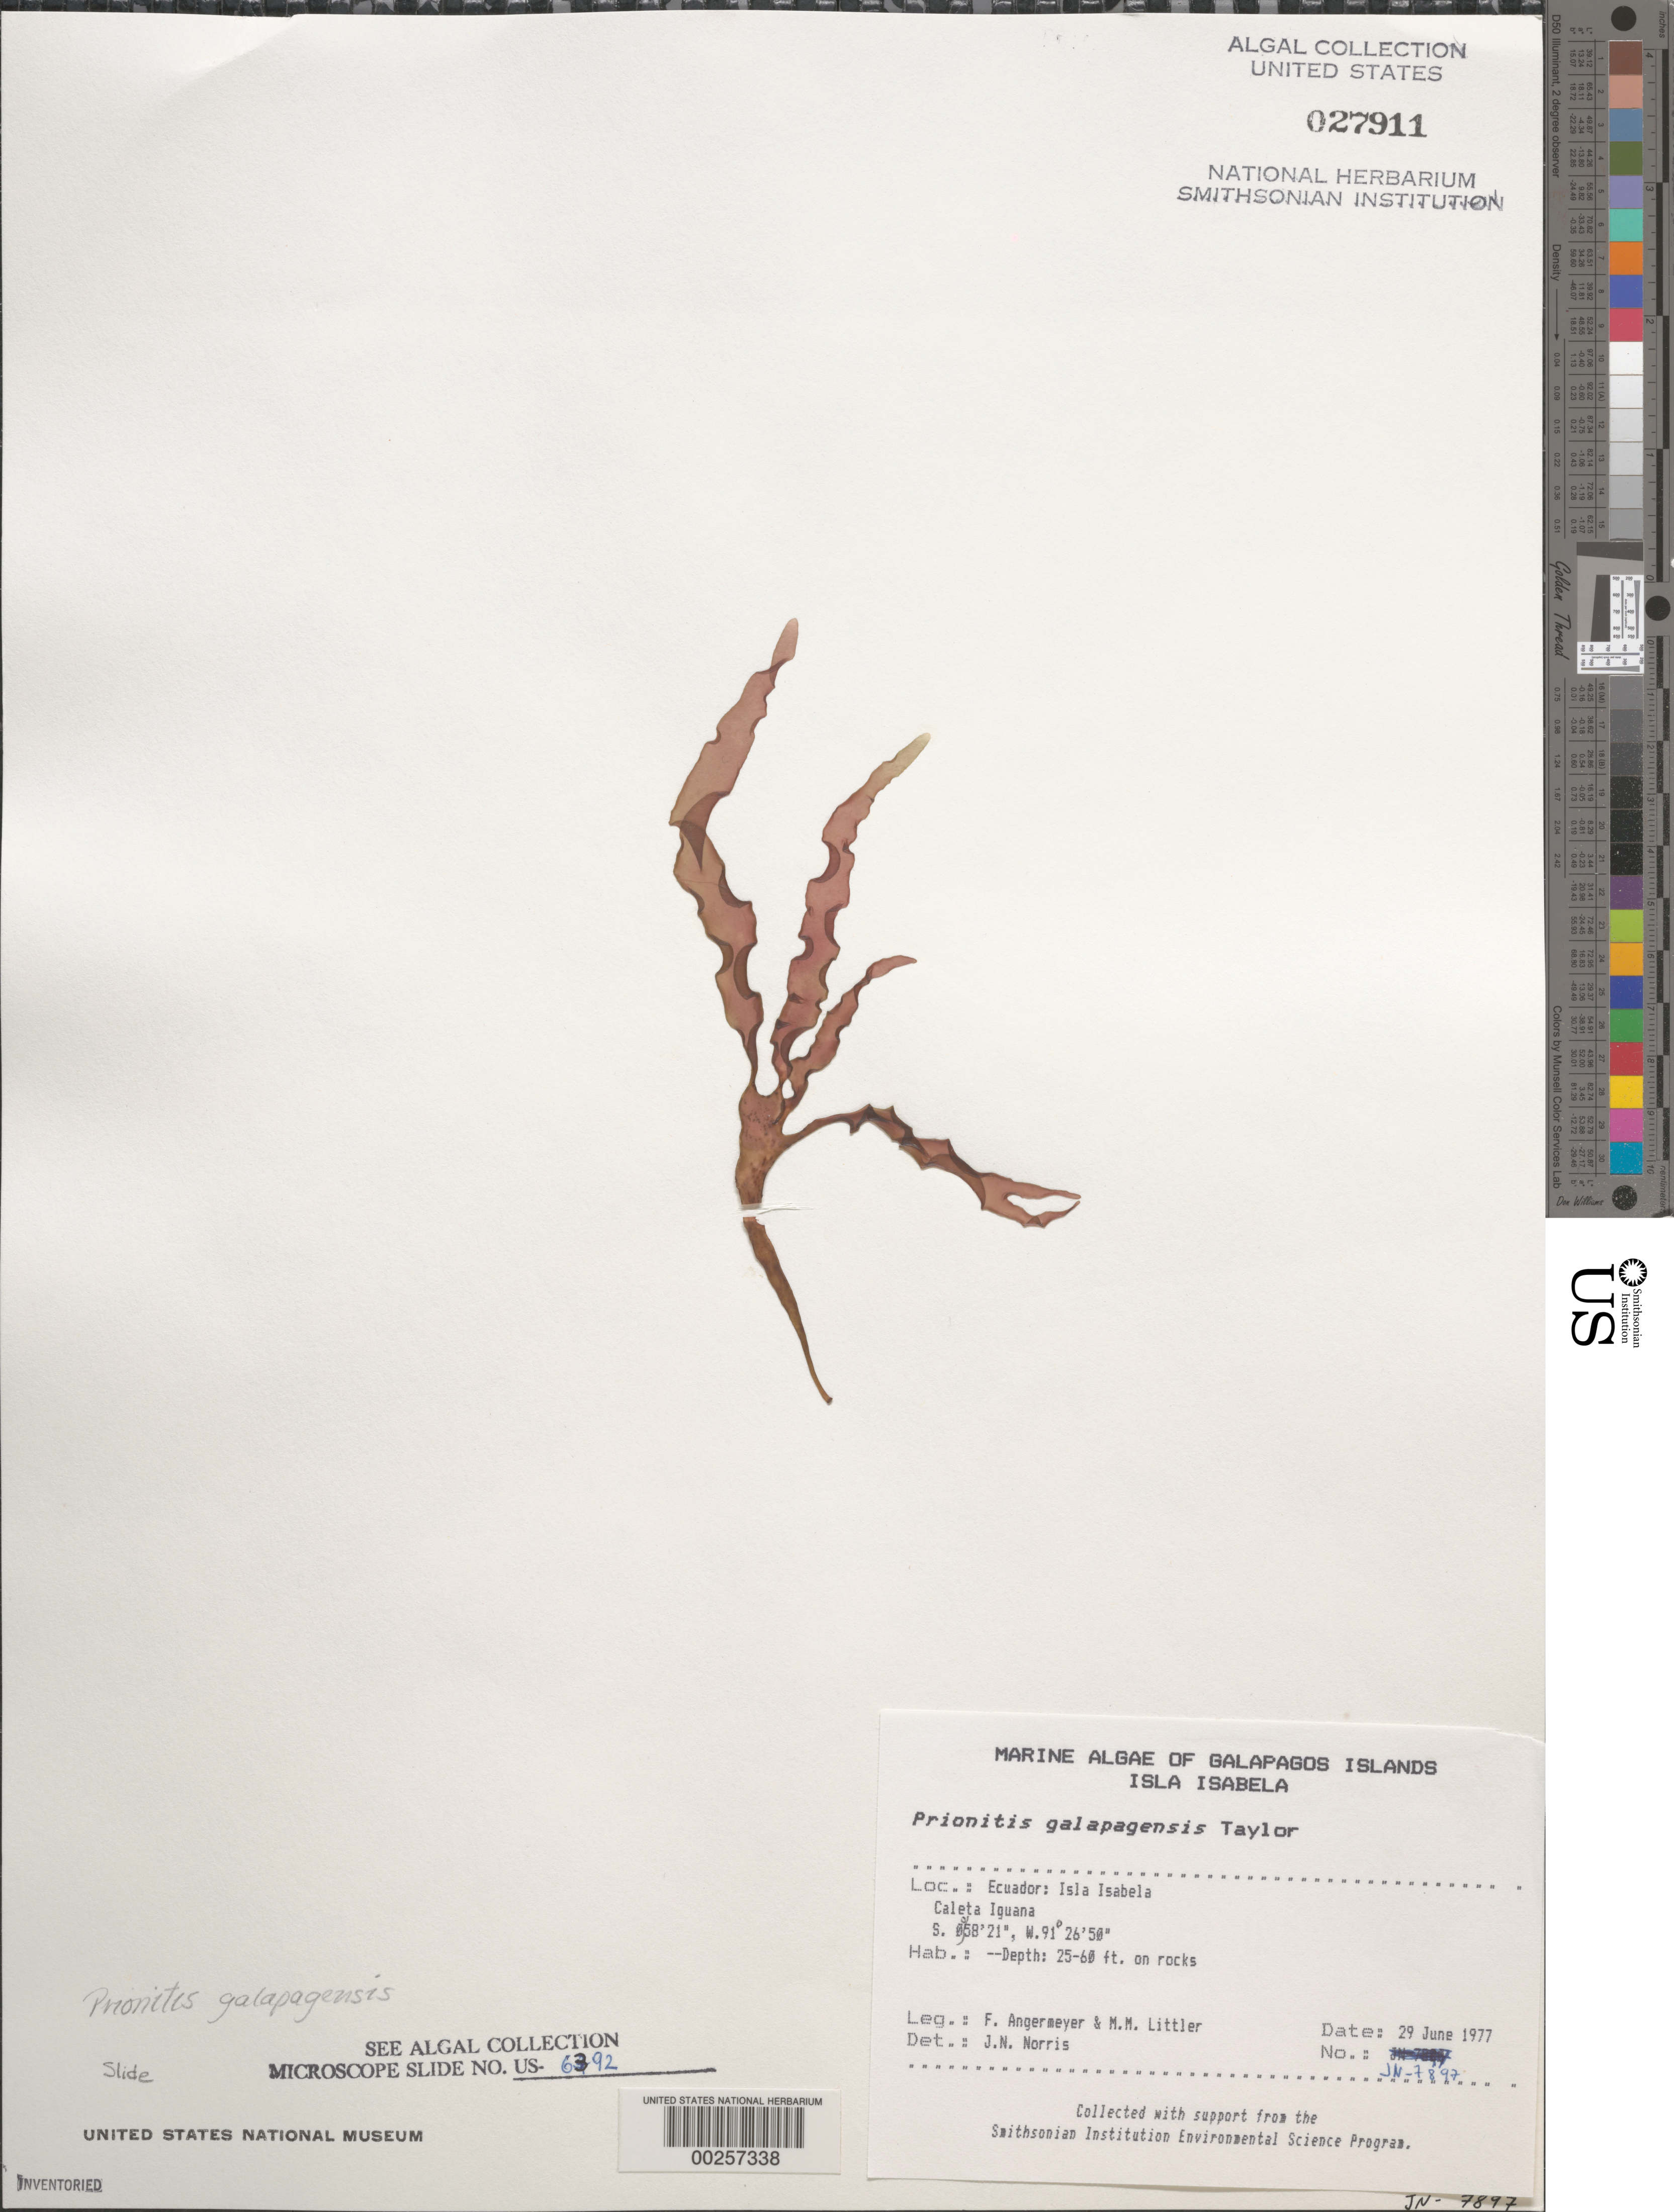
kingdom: Plantae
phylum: Rhodophyta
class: Florideophyceae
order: Cryptonemiales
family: Cryptonemiaceae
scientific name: Prionitis galapagensis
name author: W.R. Taylor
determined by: Norris, James N.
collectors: F. Angermeyer & M. M. Littler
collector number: Jn-7897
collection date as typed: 29 Jun 1977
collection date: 1977-06-29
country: Ecuador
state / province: Colón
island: Isabela [Albemarle]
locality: Caleta Iguana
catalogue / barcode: US 27911